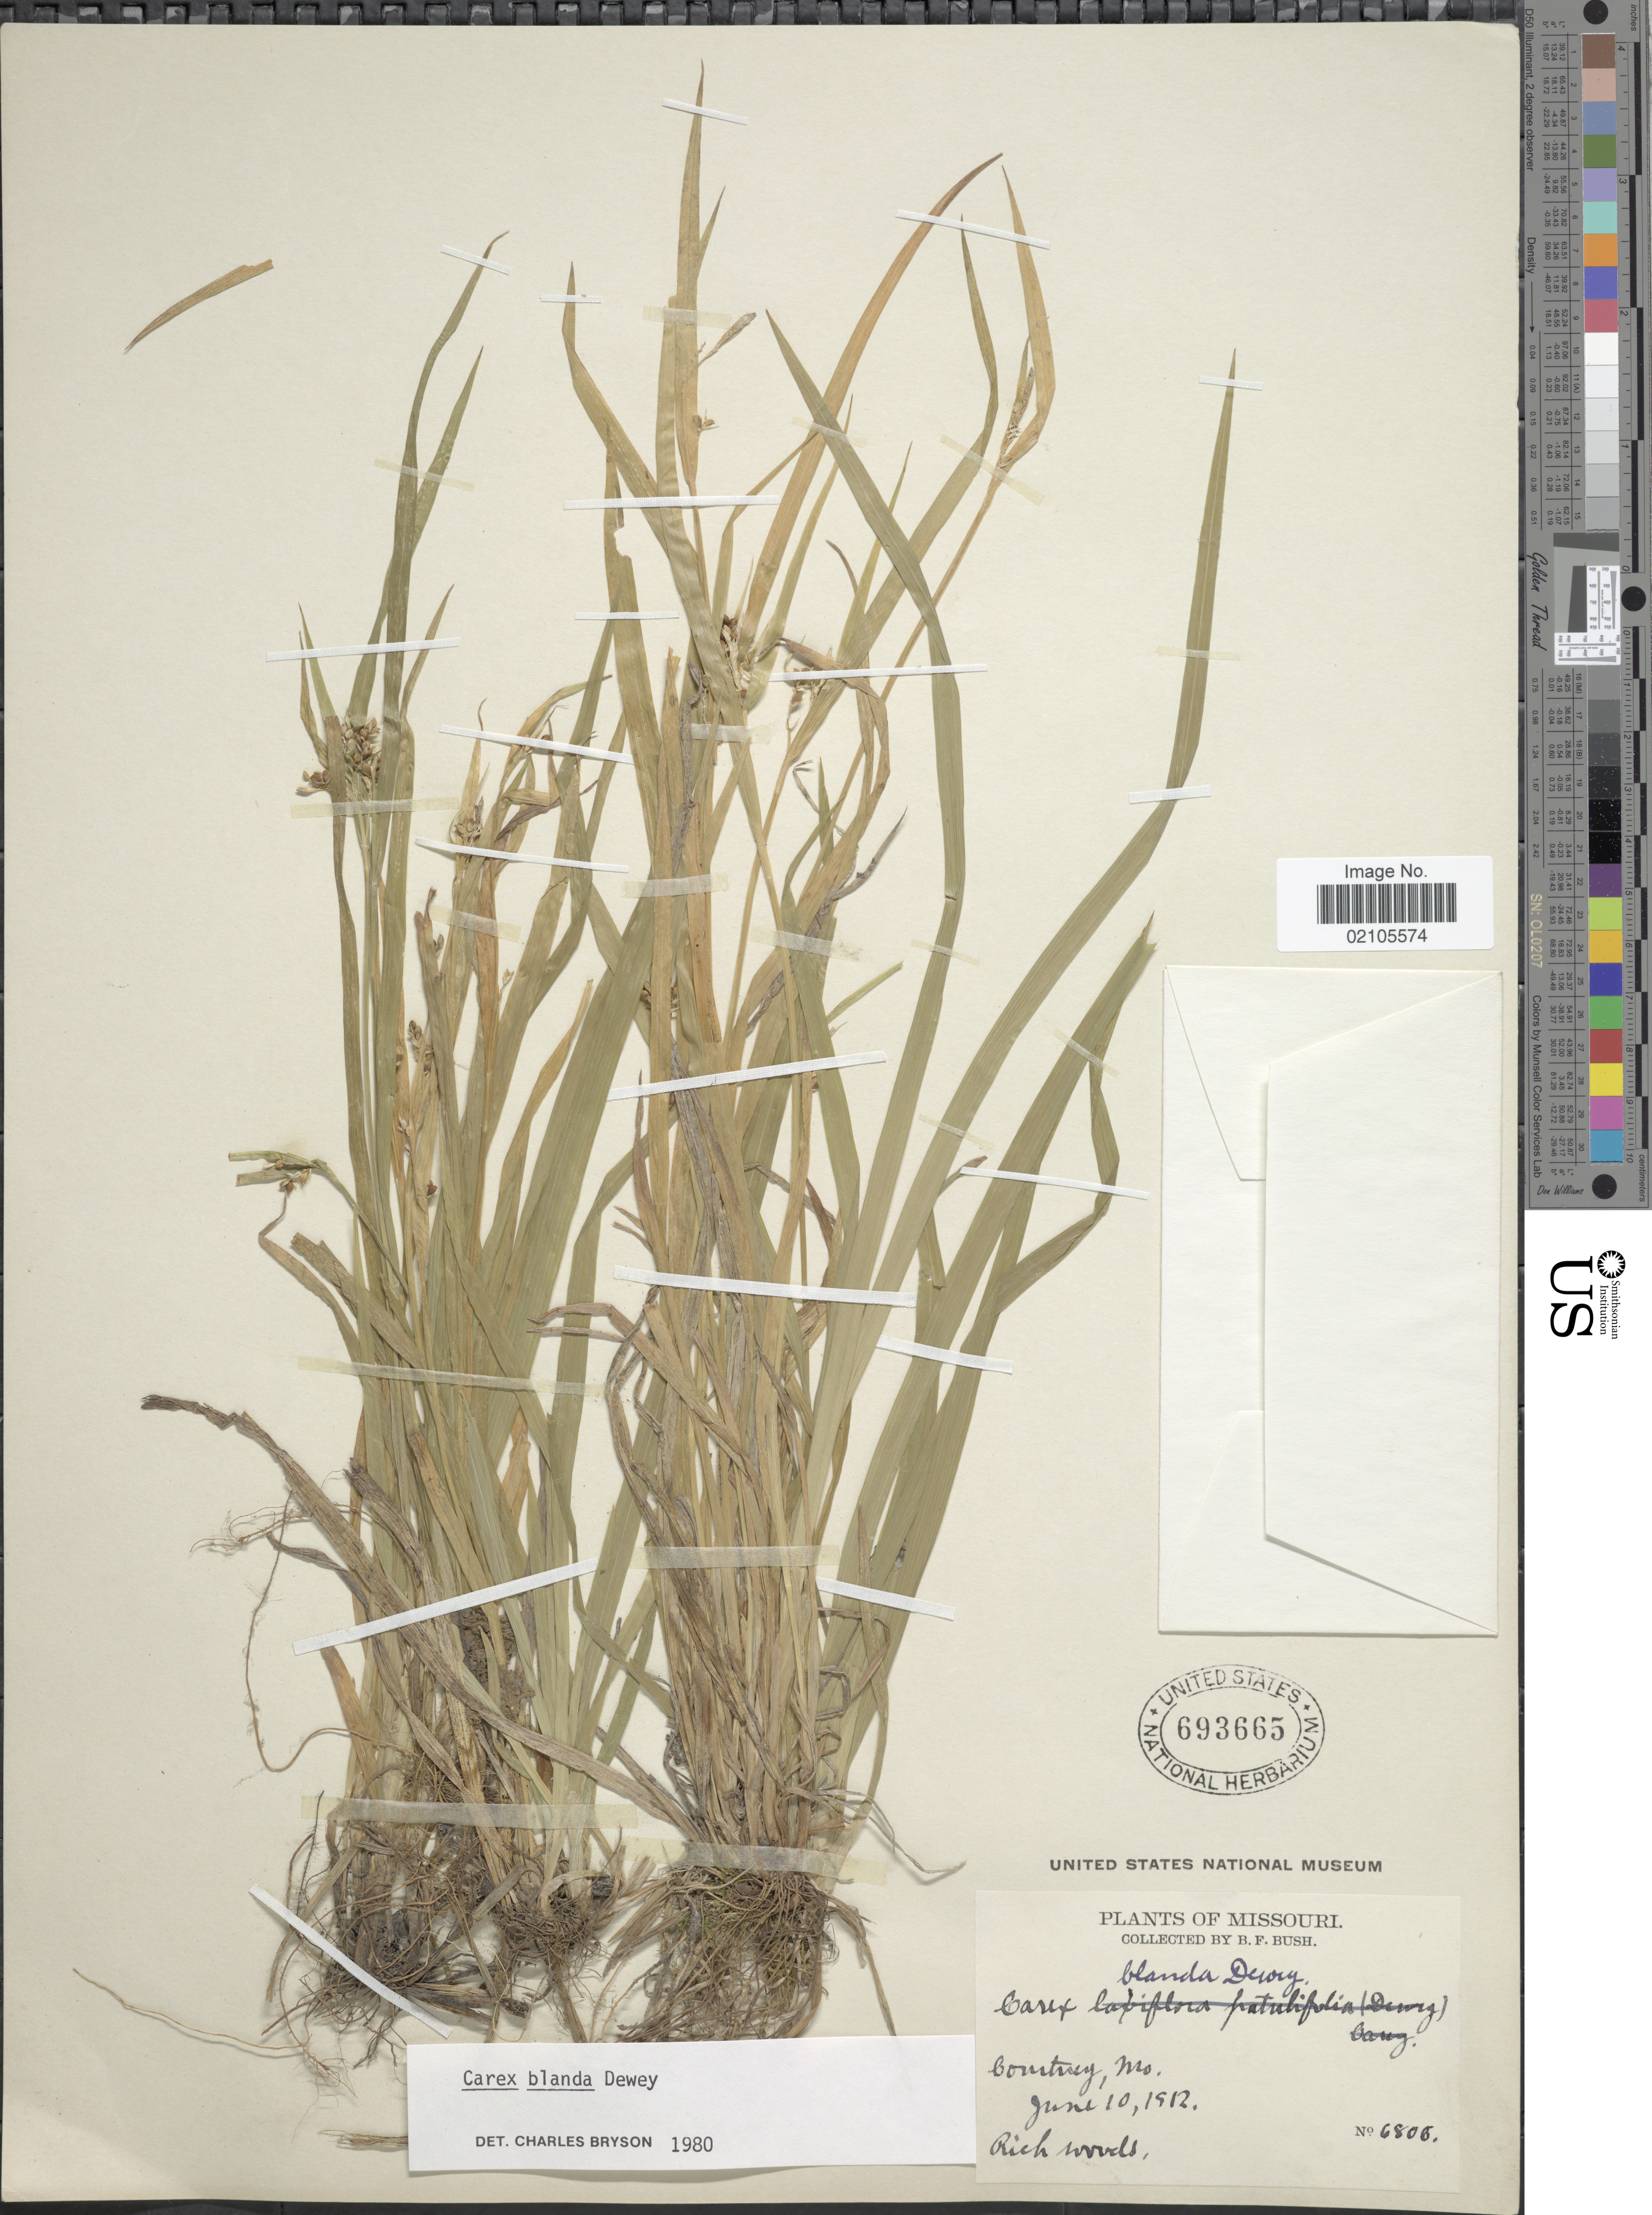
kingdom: Plantae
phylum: Tracheophyta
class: Liliopsida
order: Poales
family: Cyperaceae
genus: Carex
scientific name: Carex blanda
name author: Dewey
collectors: B. F. Bush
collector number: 6806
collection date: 1912-06-10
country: United States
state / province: Missouri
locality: Courtney, Mo.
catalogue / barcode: US 693665